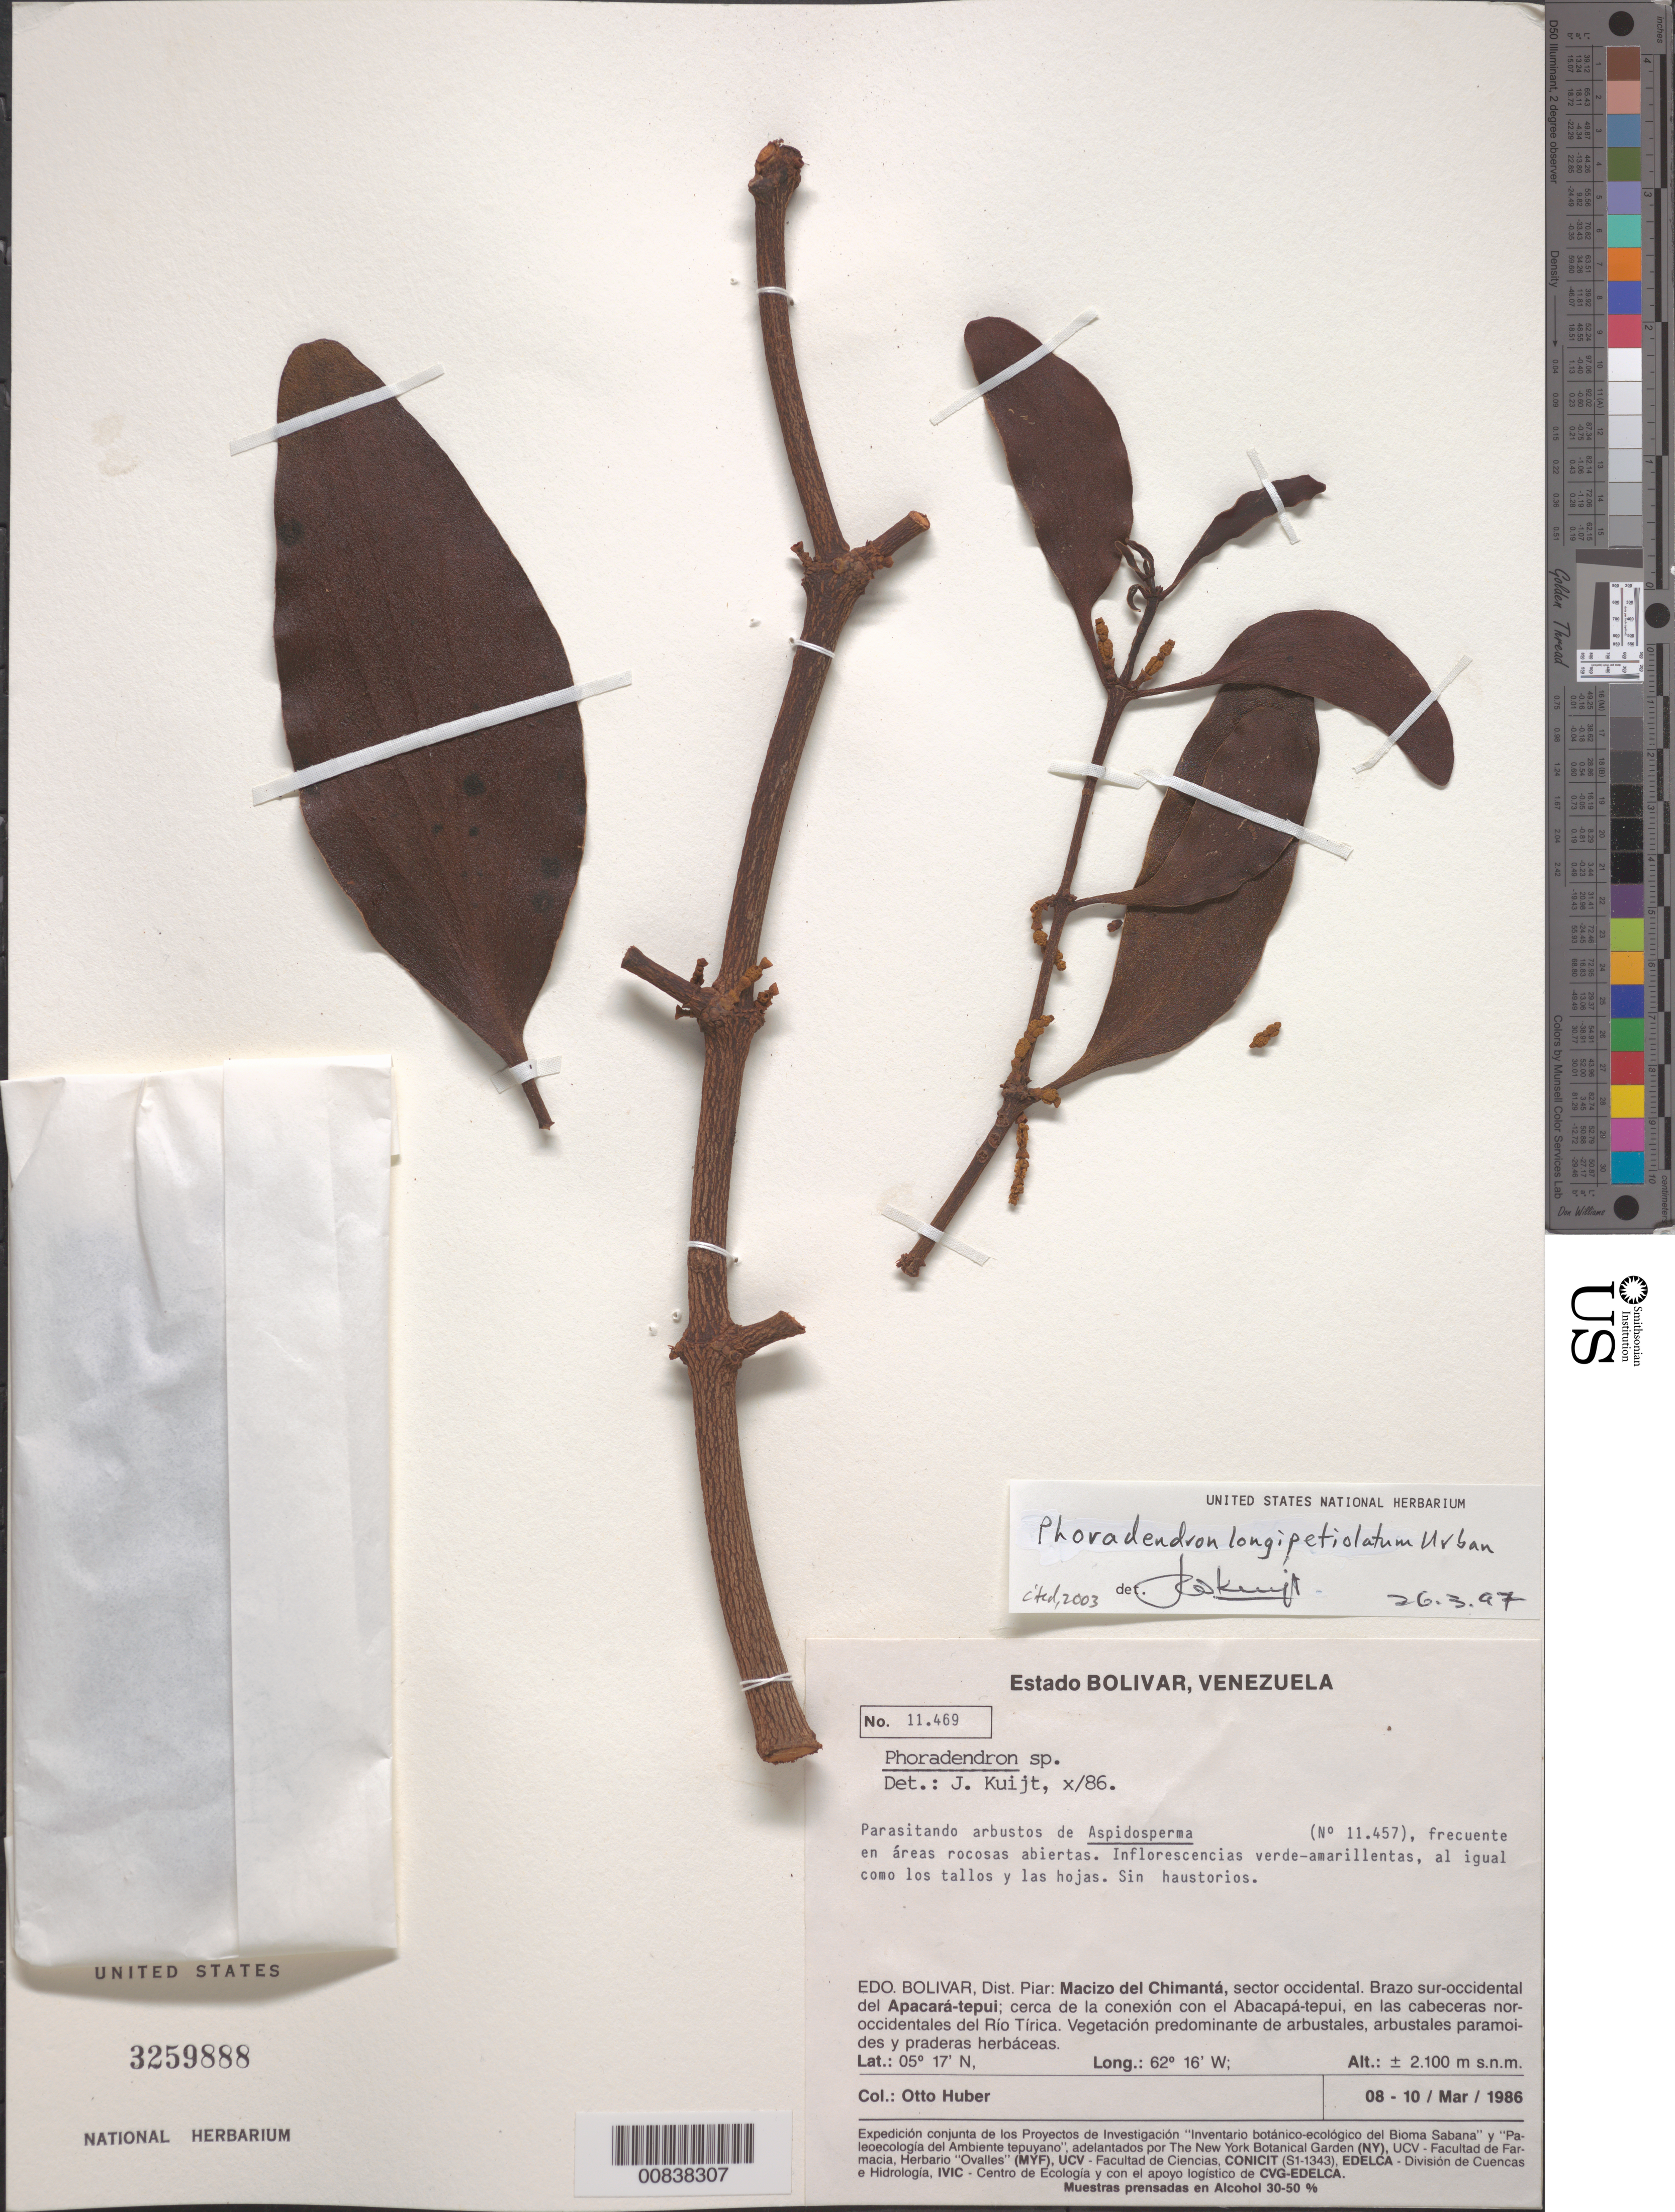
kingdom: Plantae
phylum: Tracheophyta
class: Magnoliopsida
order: Santalales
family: Viscaceae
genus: Phoradendron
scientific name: Phoradendron longipetiolatum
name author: Urb.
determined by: Kuijt, Job, (CANADA)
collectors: O. Huber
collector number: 11469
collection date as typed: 8-Mar-86 to 10-Mar-86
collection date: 1986-03-08/1986-03-10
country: Venezuela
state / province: Bolívar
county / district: Piar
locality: Macizo del Chimantá, sector occidental, brazo sur-occidental del Apacara-tepuí, cerca de la conexion con el Abacapa-tepuí, en las cabecereas nor-occidentales del Río Tirica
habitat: Vegetación predominante de arbustales, arbustales paramoides y praderas herbaceas; arbustos de Aspidosperma (no.11,457); en areas rocosas abierats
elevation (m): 2100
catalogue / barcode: US 3259888